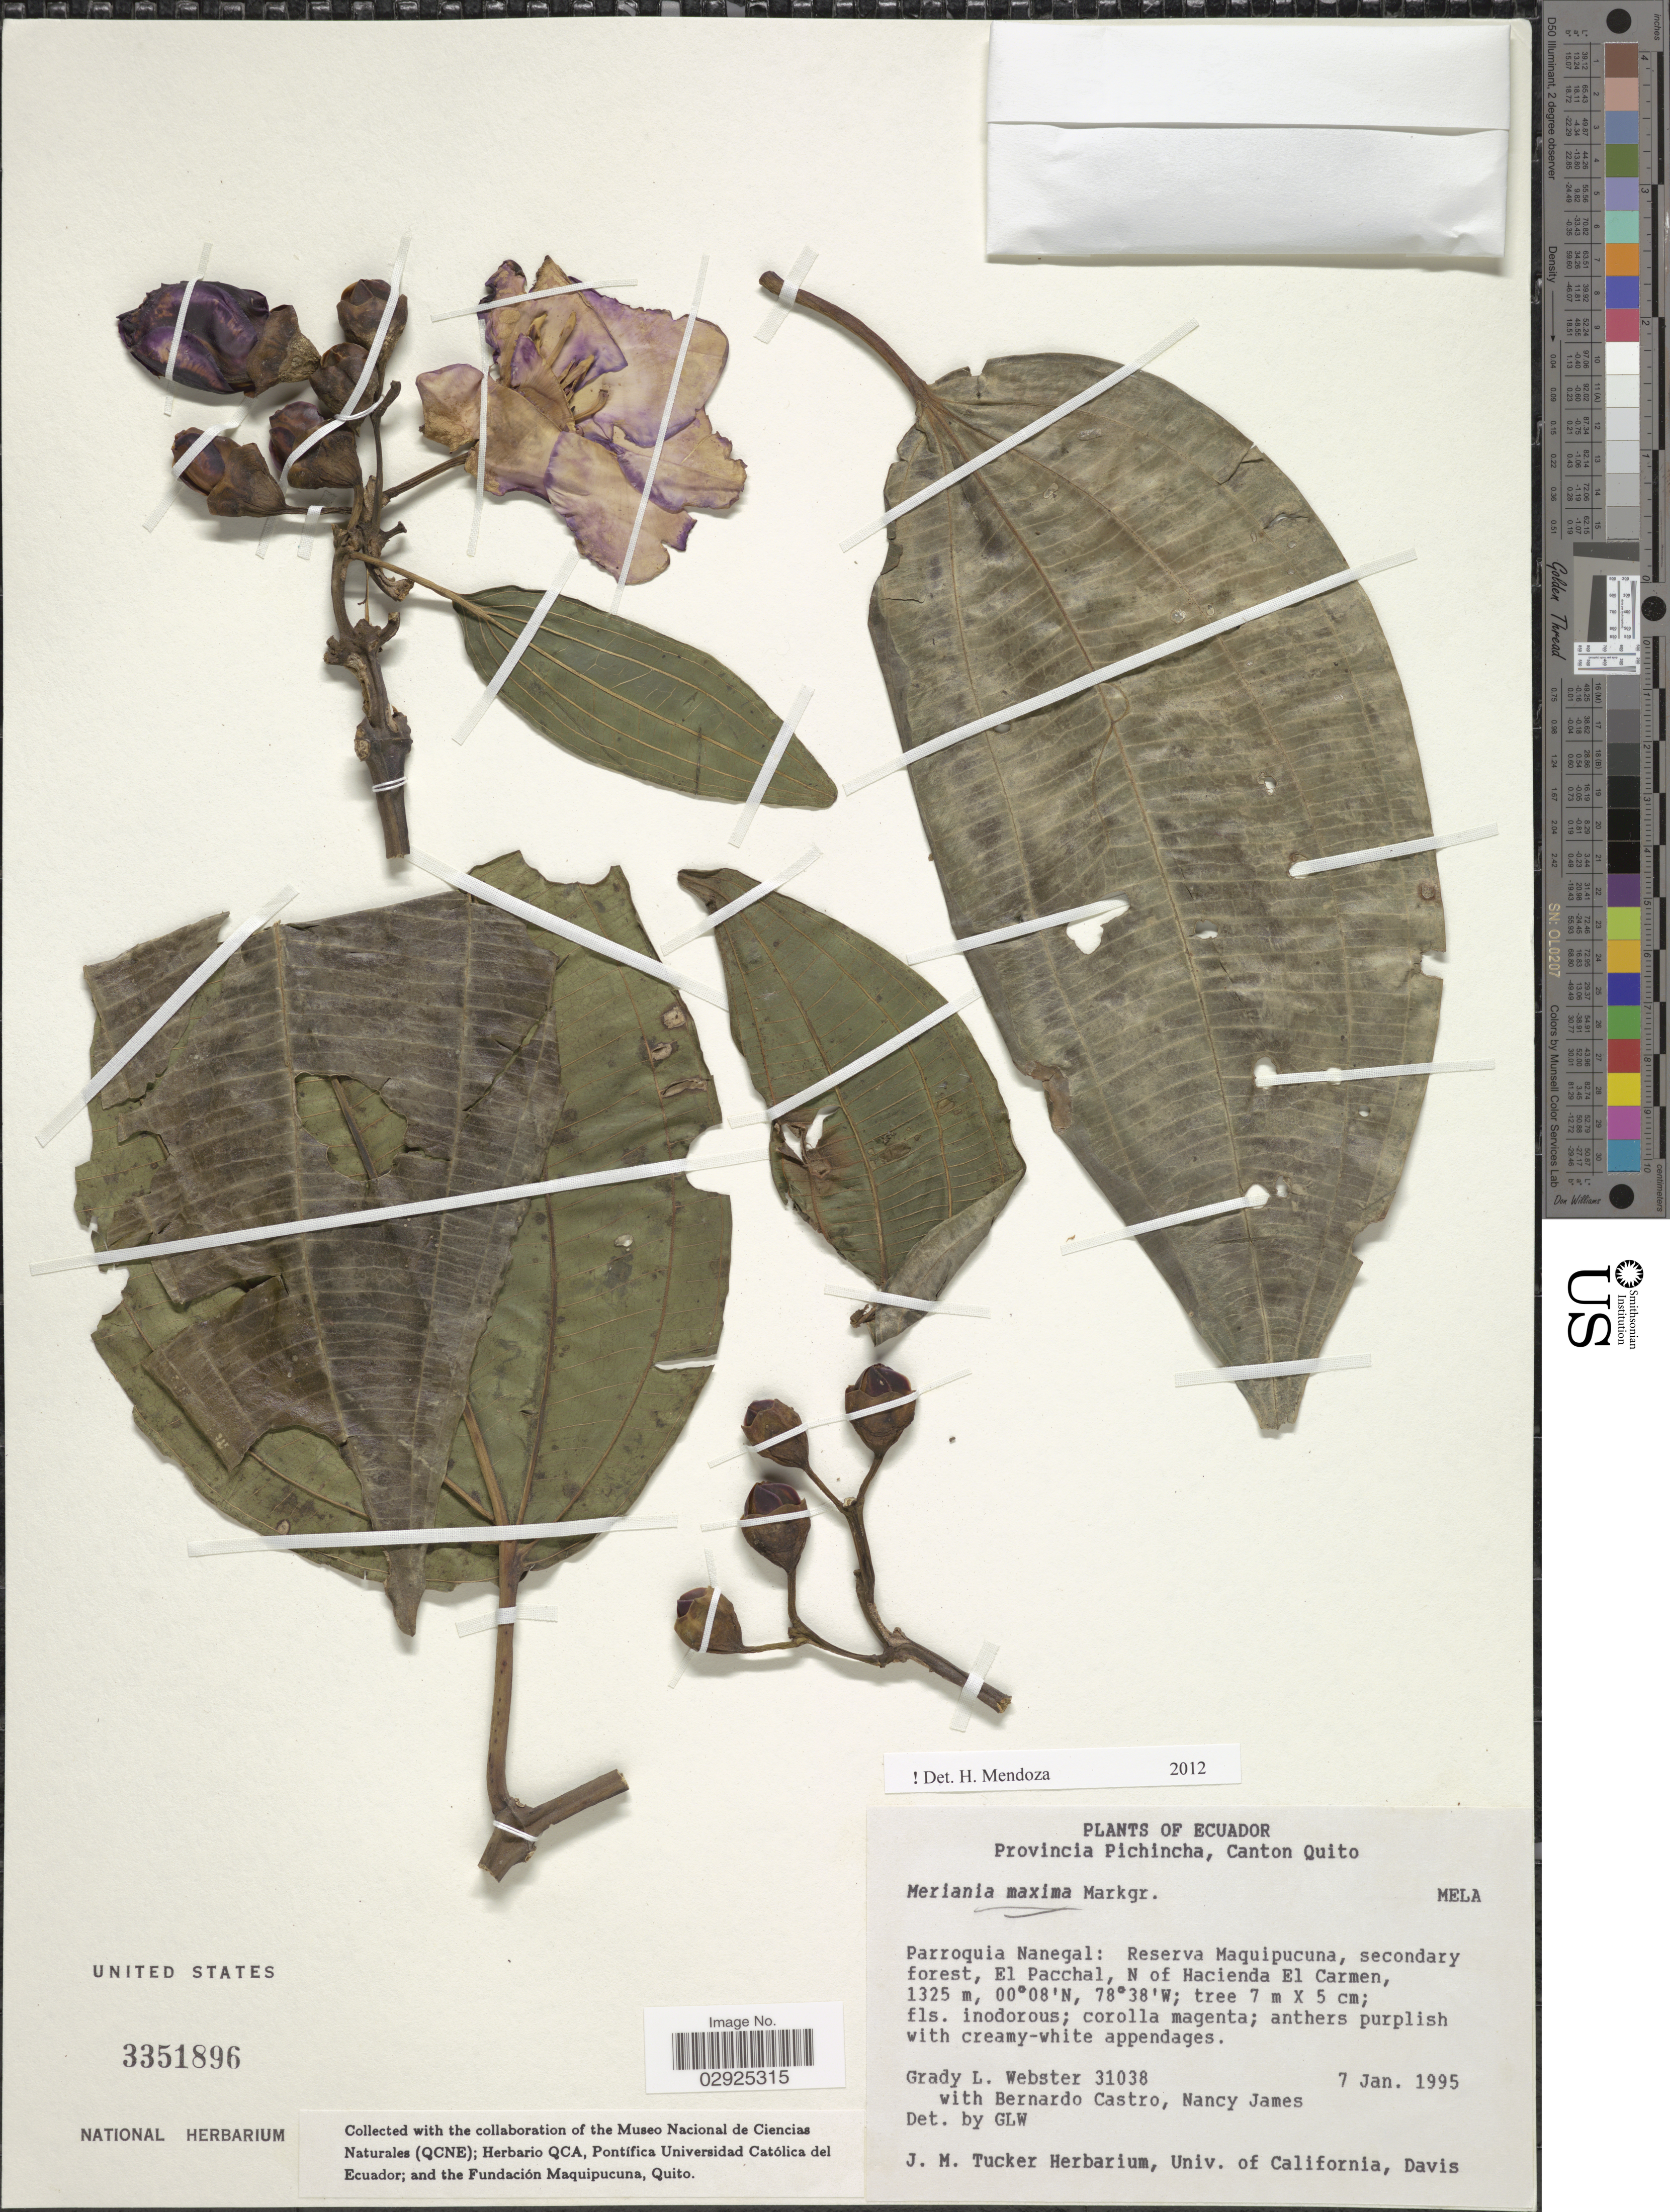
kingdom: Plantae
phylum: Tracheophyta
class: Magnoliopsida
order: Myrtales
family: Melastomataceae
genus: Meriania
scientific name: Meriania maxima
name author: Markgr.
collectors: G. L. Webster, B. Castro & N. James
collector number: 31038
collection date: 1995-01-07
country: Ecuador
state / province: Pichincha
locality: Provincia Pichincha, Canton Quito, Parroquia Nanegal: Reserva Maquipucuna, secondary forest, El Pacchal, N of Hacienda El Carmen.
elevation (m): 1325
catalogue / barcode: US 3351896